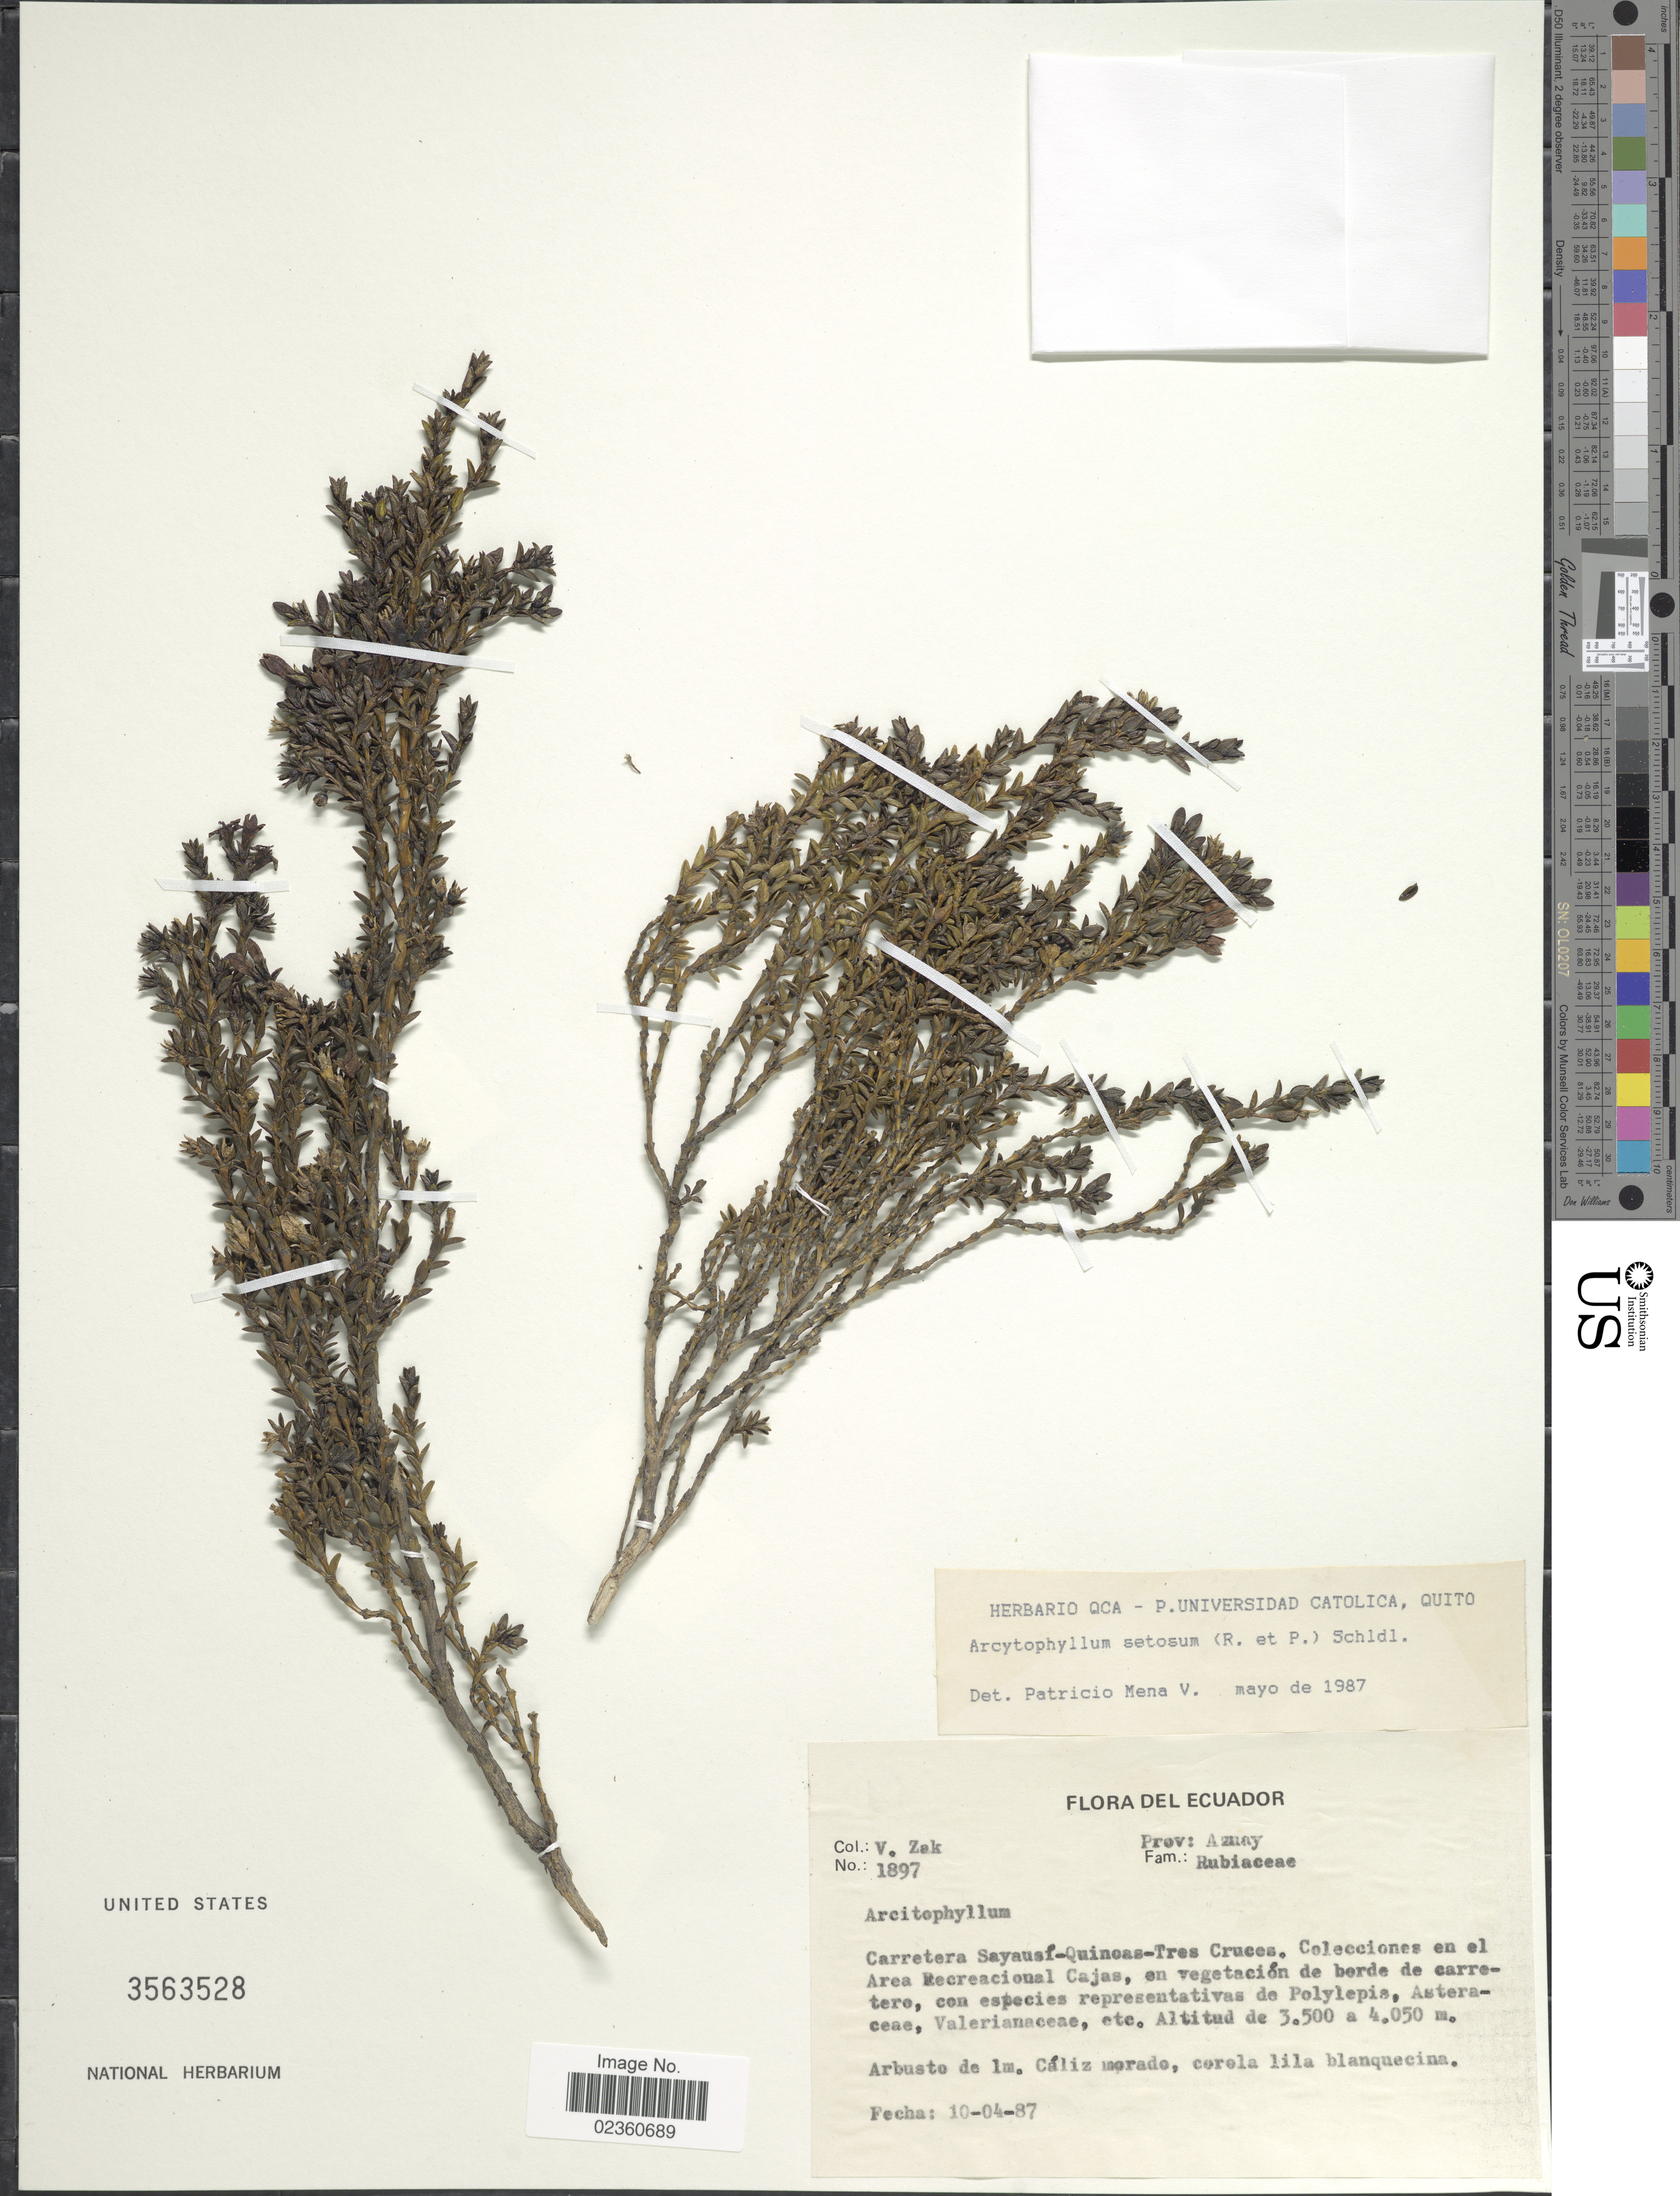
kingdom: Plantae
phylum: Tracheophyta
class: Magnoliopsida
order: Gentianales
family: Rubiaceae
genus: Arcytophyllum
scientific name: Arcytophyllum setosum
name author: (Ruiz & Pav.) Schltdl.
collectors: V. Zak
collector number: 1897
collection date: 1987-04-10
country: Ecuador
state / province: Azuay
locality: Carretera Sayausí-Quineas-Tres Cruces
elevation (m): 3500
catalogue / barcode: US 3563528